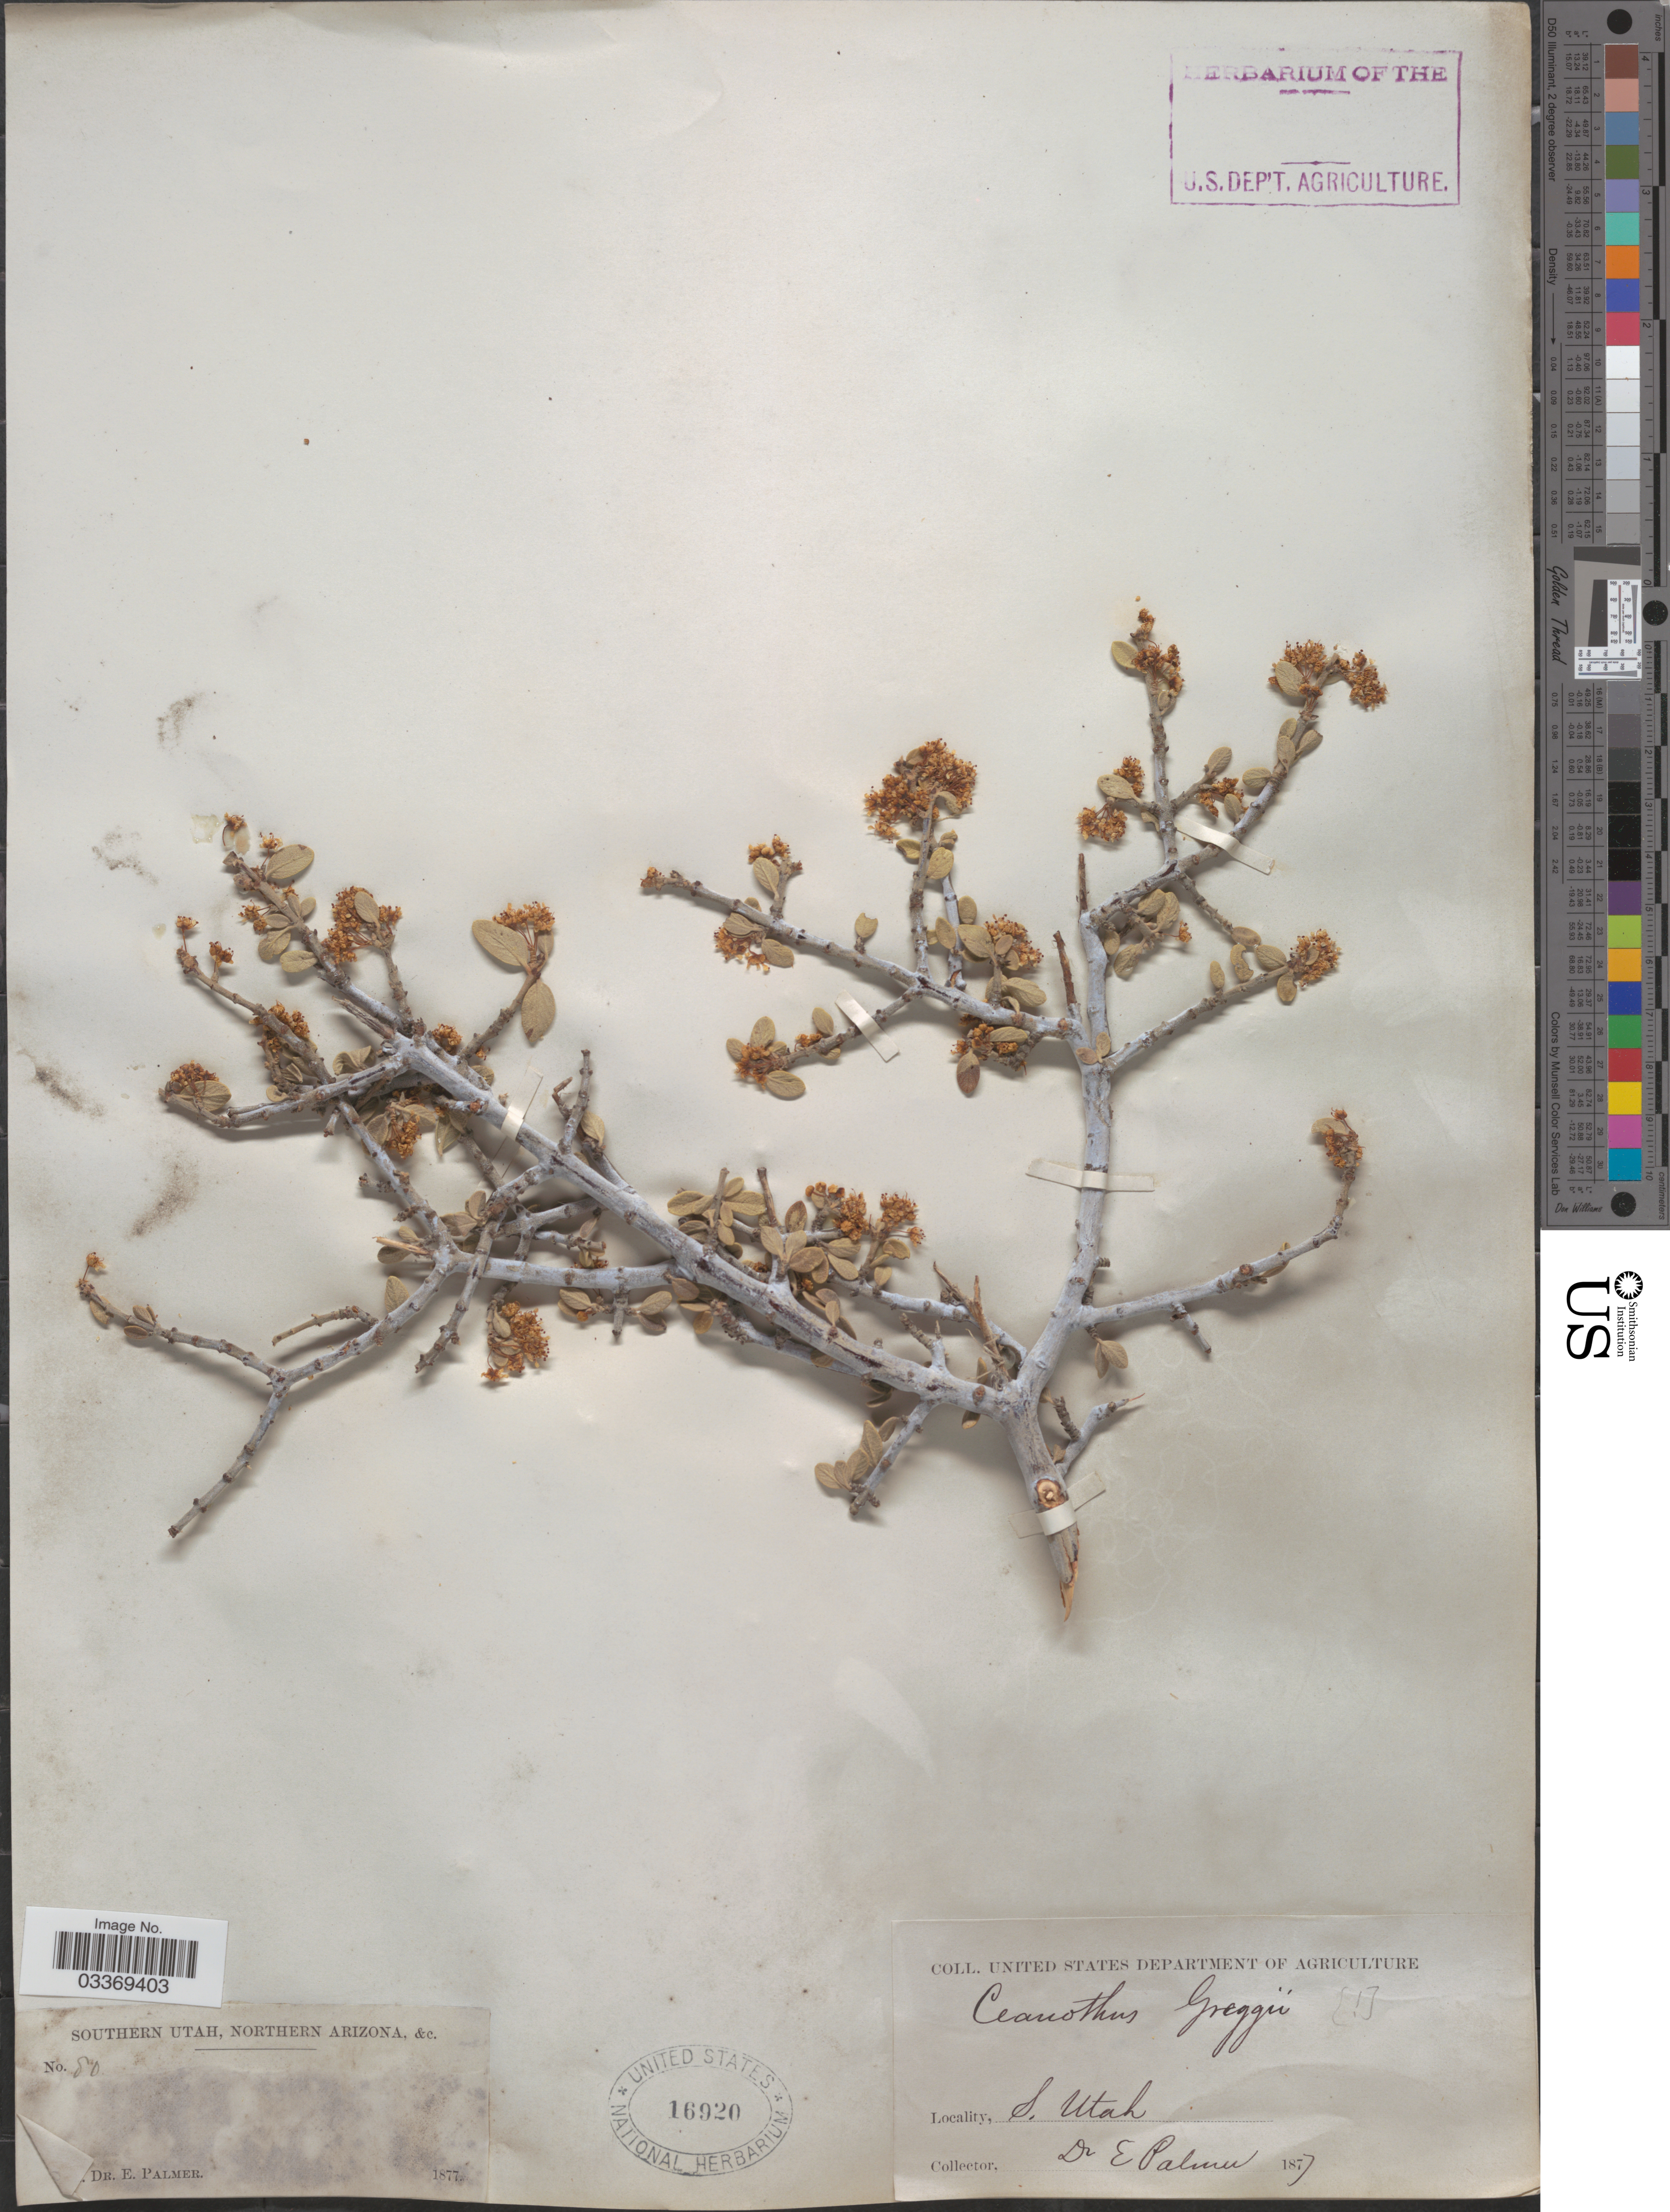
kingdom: Plantae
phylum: Tracheophyta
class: Magnoliopsida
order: Rosales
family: Rhamnaceae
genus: Ceanothus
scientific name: Ceanothus greggii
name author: A. Gray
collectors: E. Palmer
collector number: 80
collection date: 1877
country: United States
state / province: Utah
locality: Southern Utah.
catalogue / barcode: US 16920